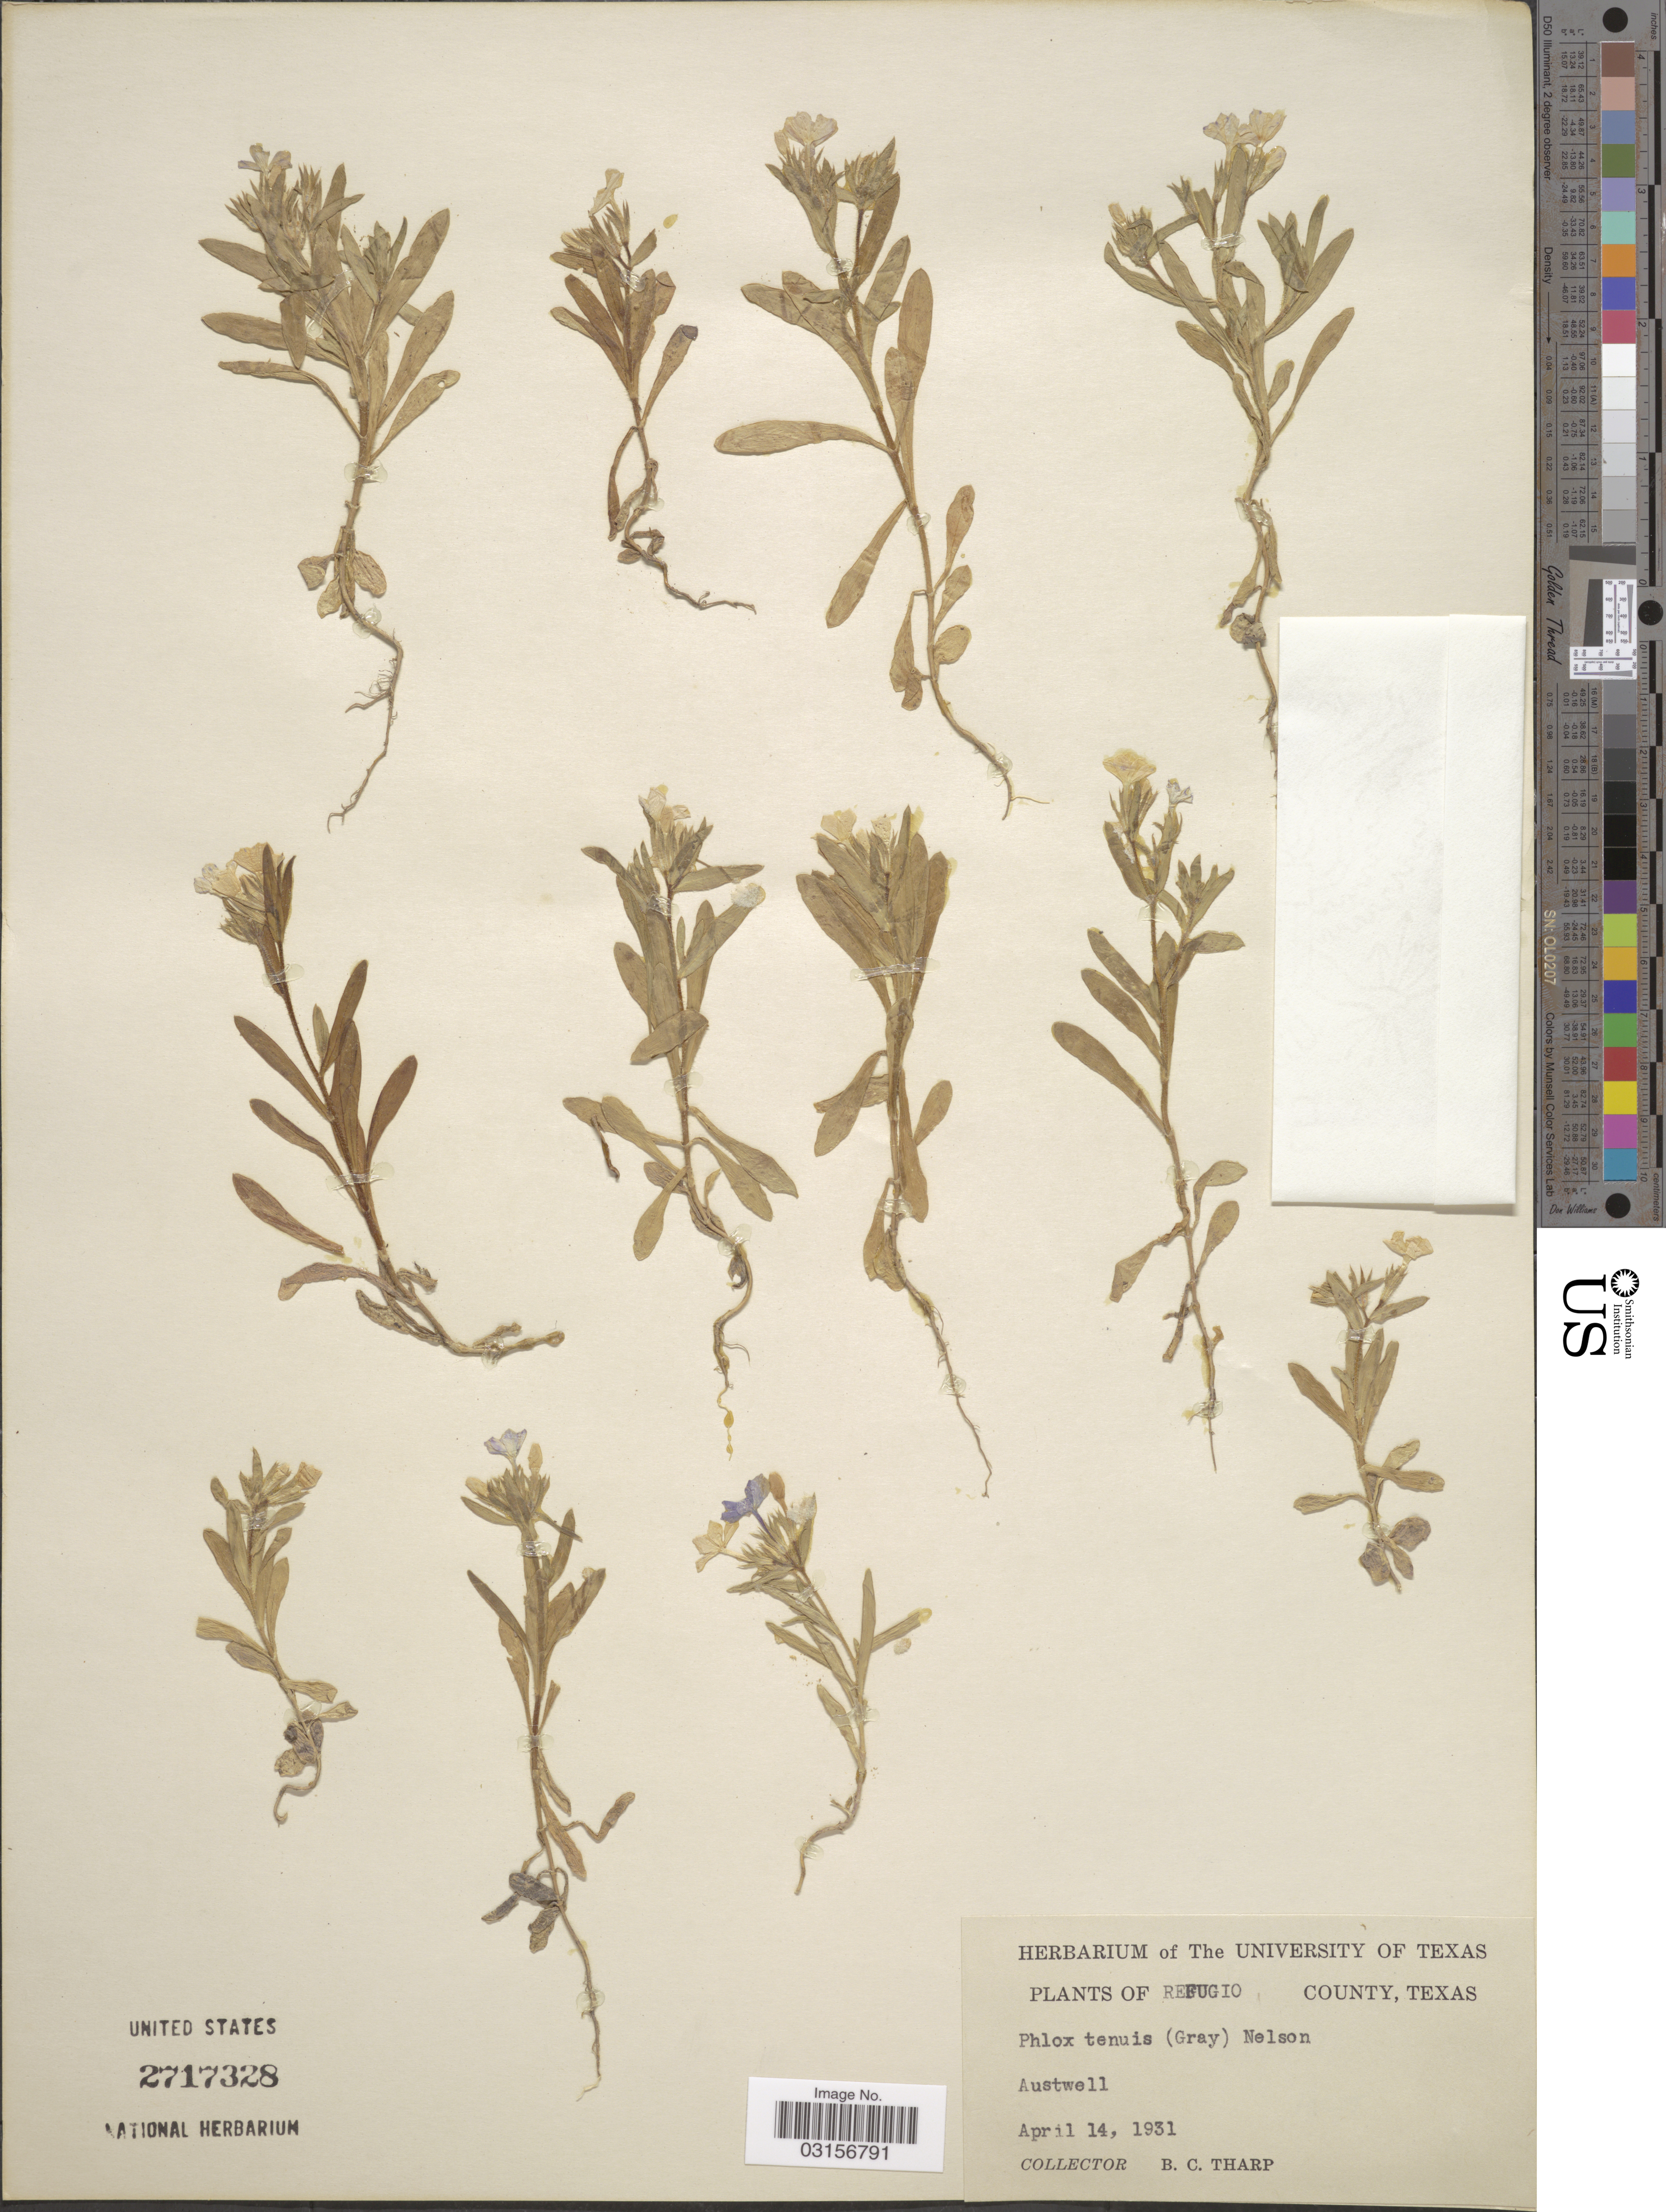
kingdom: Plantae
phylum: Tracheophyta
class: Magnoliopsida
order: Ericales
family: Polemoniaceae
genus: Phlox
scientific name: Phlox cuspidata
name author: Scheele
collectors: B. C. Tharp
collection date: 1931-04-14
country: United States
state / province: Texas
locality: Refugio County, Austwell.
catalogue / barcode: US 2717328